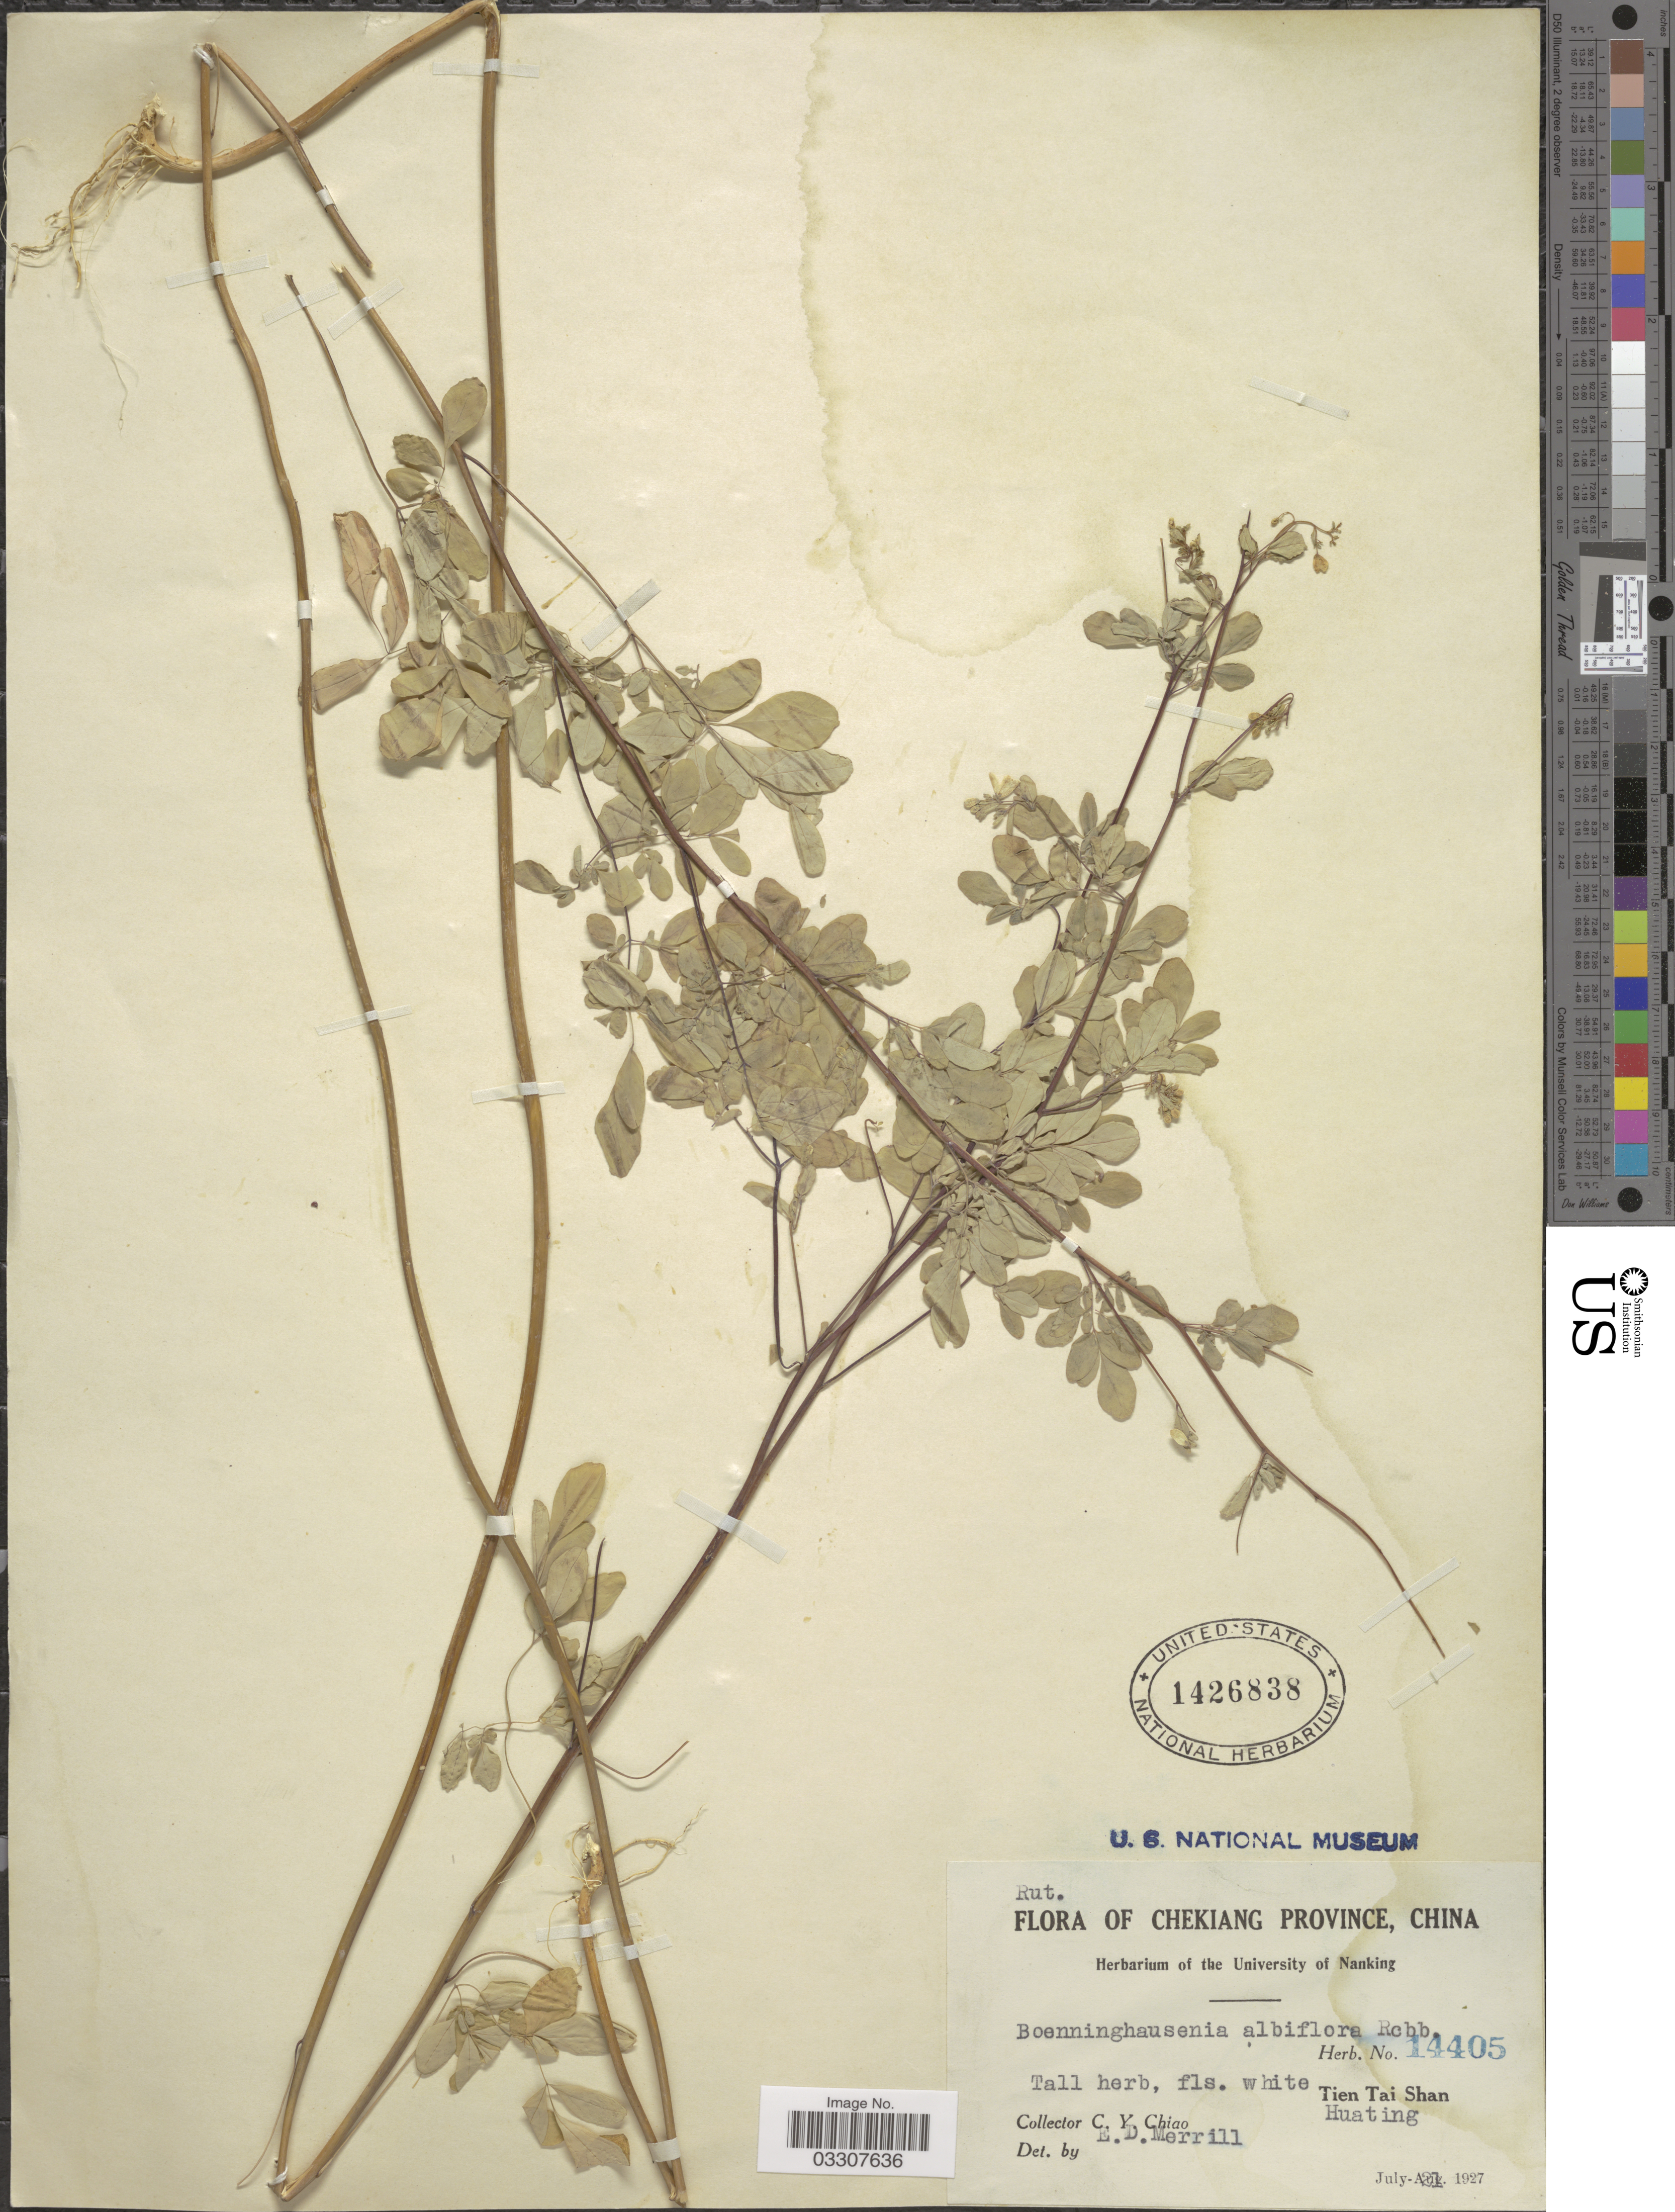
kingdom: Plantae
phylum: Tracheophyta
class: Magnoliopsida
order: Sapindales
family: Rutaceae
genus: Boenninghausenia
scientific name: Boenninghausenia albiflora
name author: (Hook.) Meisn.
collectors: C. Y. Chiao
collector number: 14405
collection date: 1927-08-21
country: China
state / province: Zhejiang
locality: Chekiang Province. Tien Tai Shan, Huating.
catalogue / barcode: US 1426838